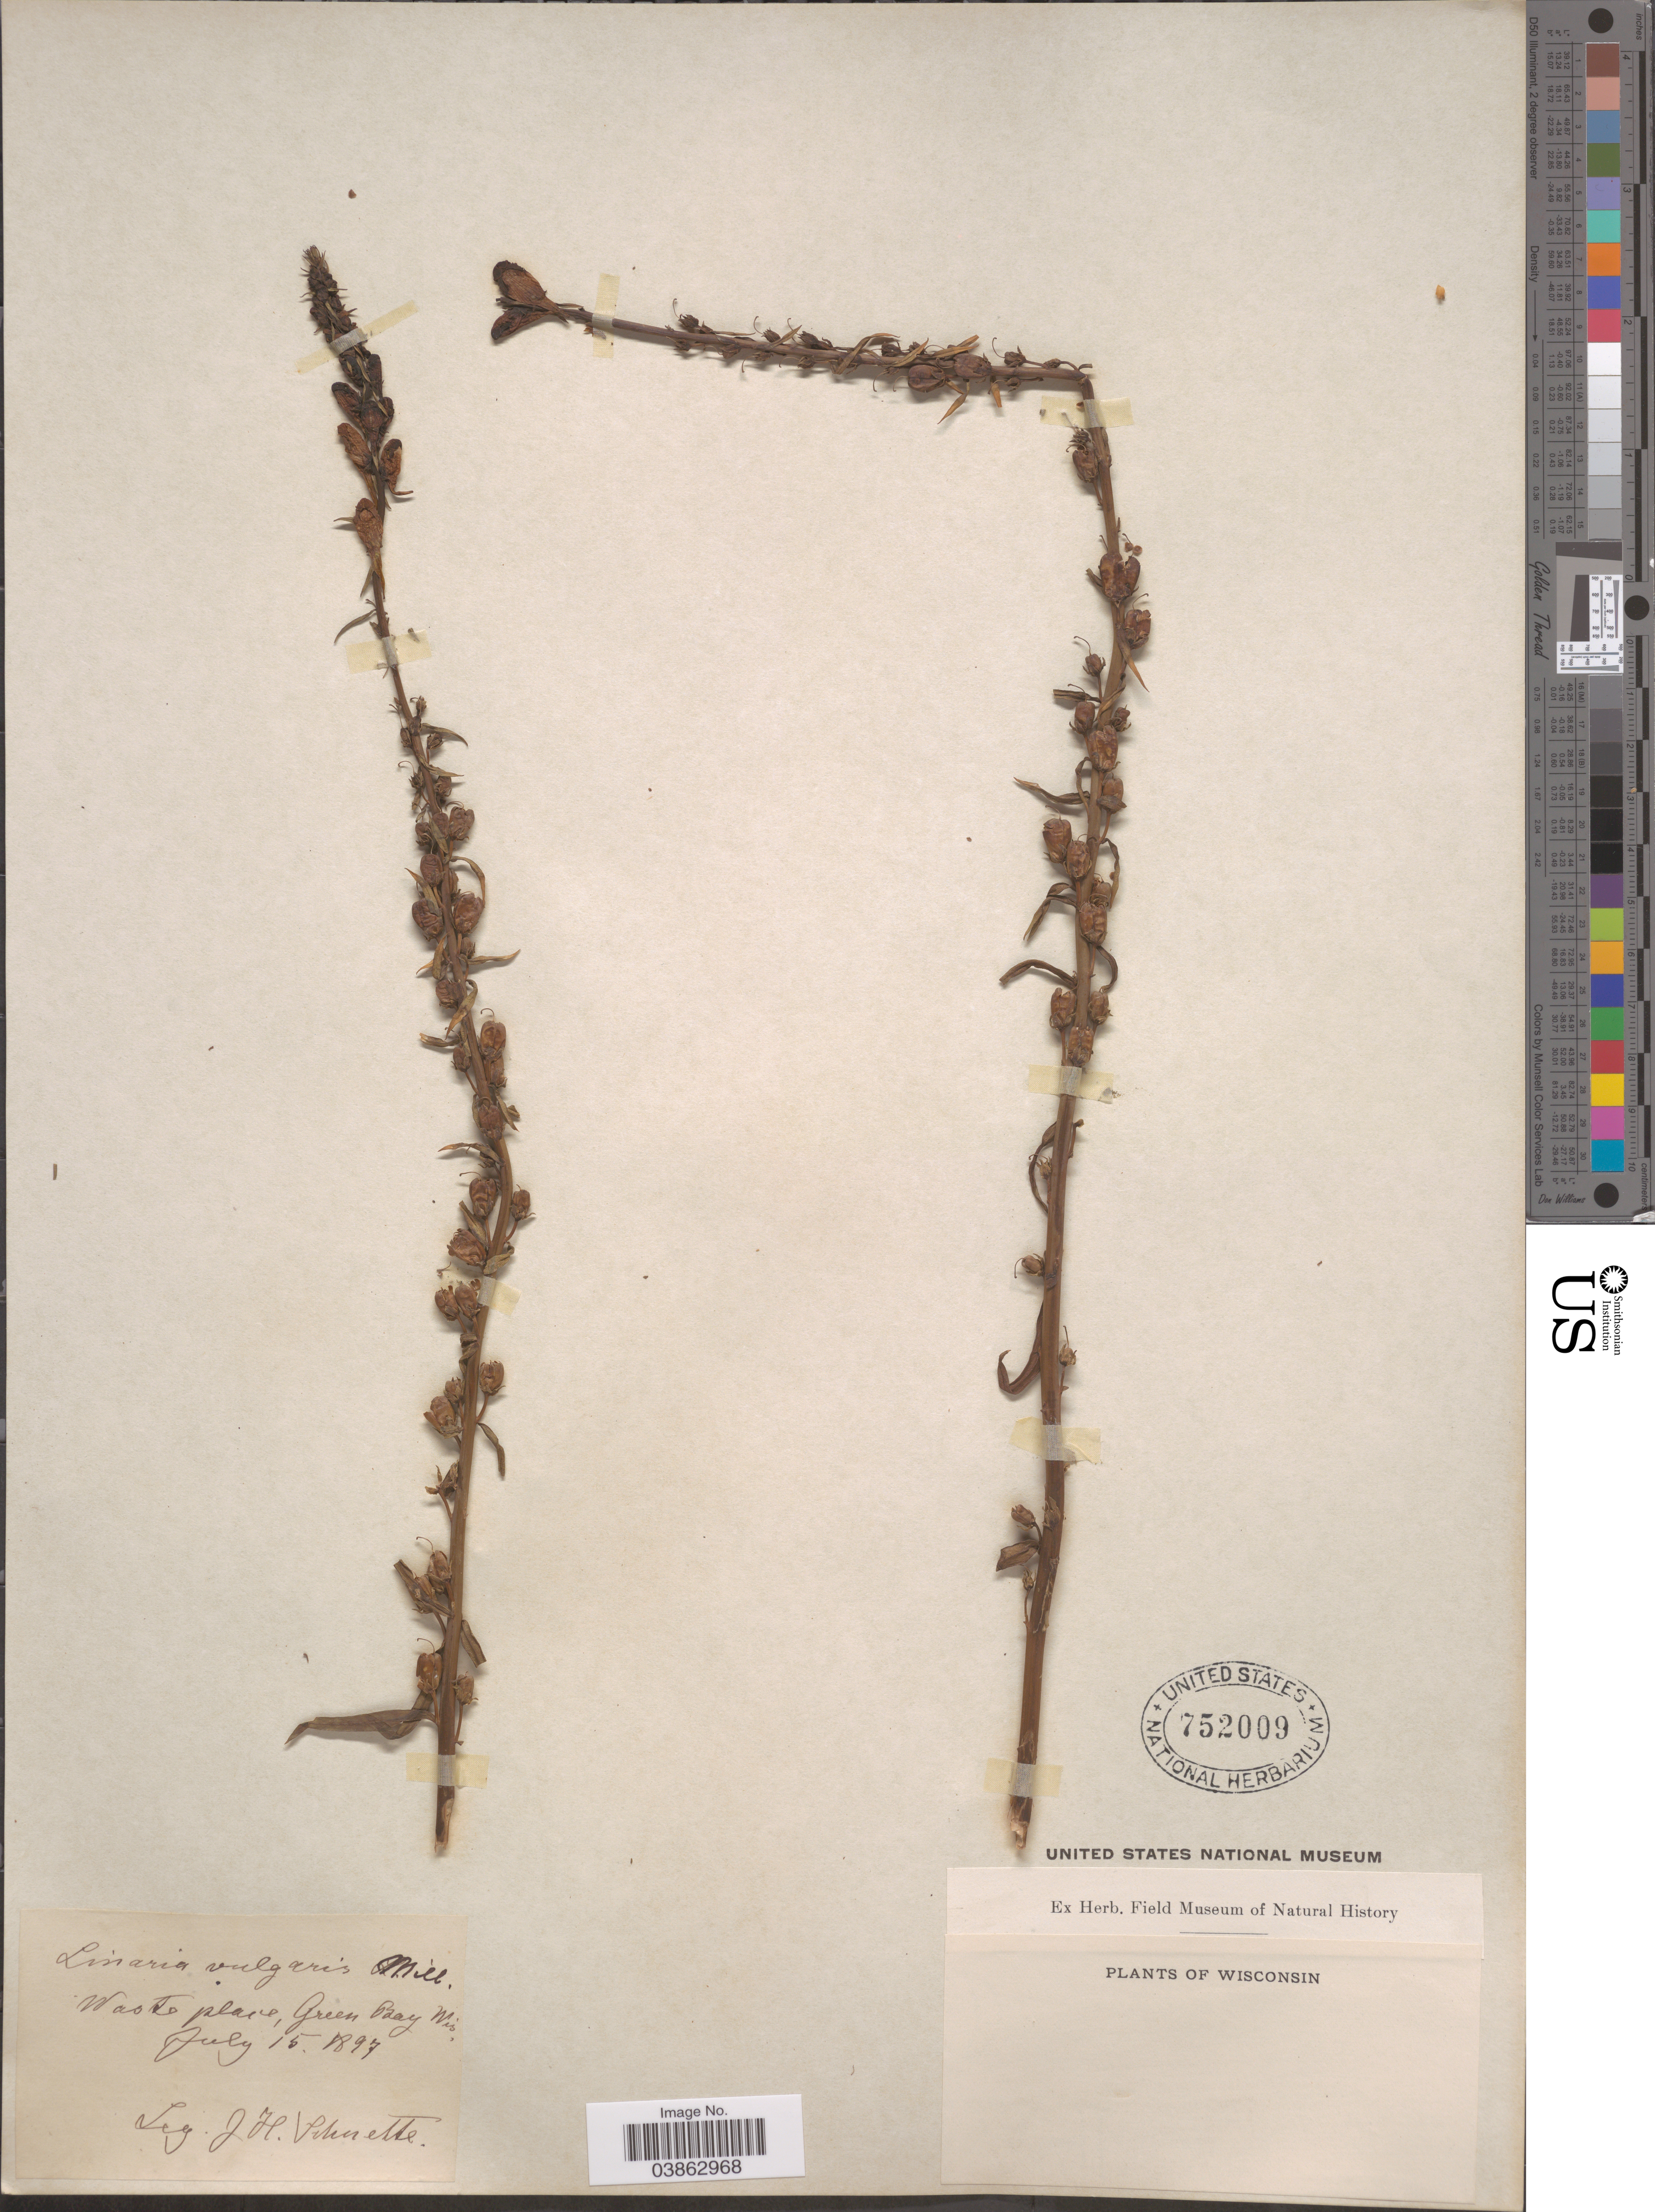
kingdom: Plantae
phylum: Tracheophyta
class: Magnoliopsida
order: Lamiales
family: Plantaginaceae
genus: Linaria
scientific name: Linaria vulgaris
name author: Mill.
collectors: J. H. Schuette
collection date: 1897-07-15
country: United States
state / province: Wisconsin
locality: Waste place, Green Bay.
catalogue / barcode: US 752009